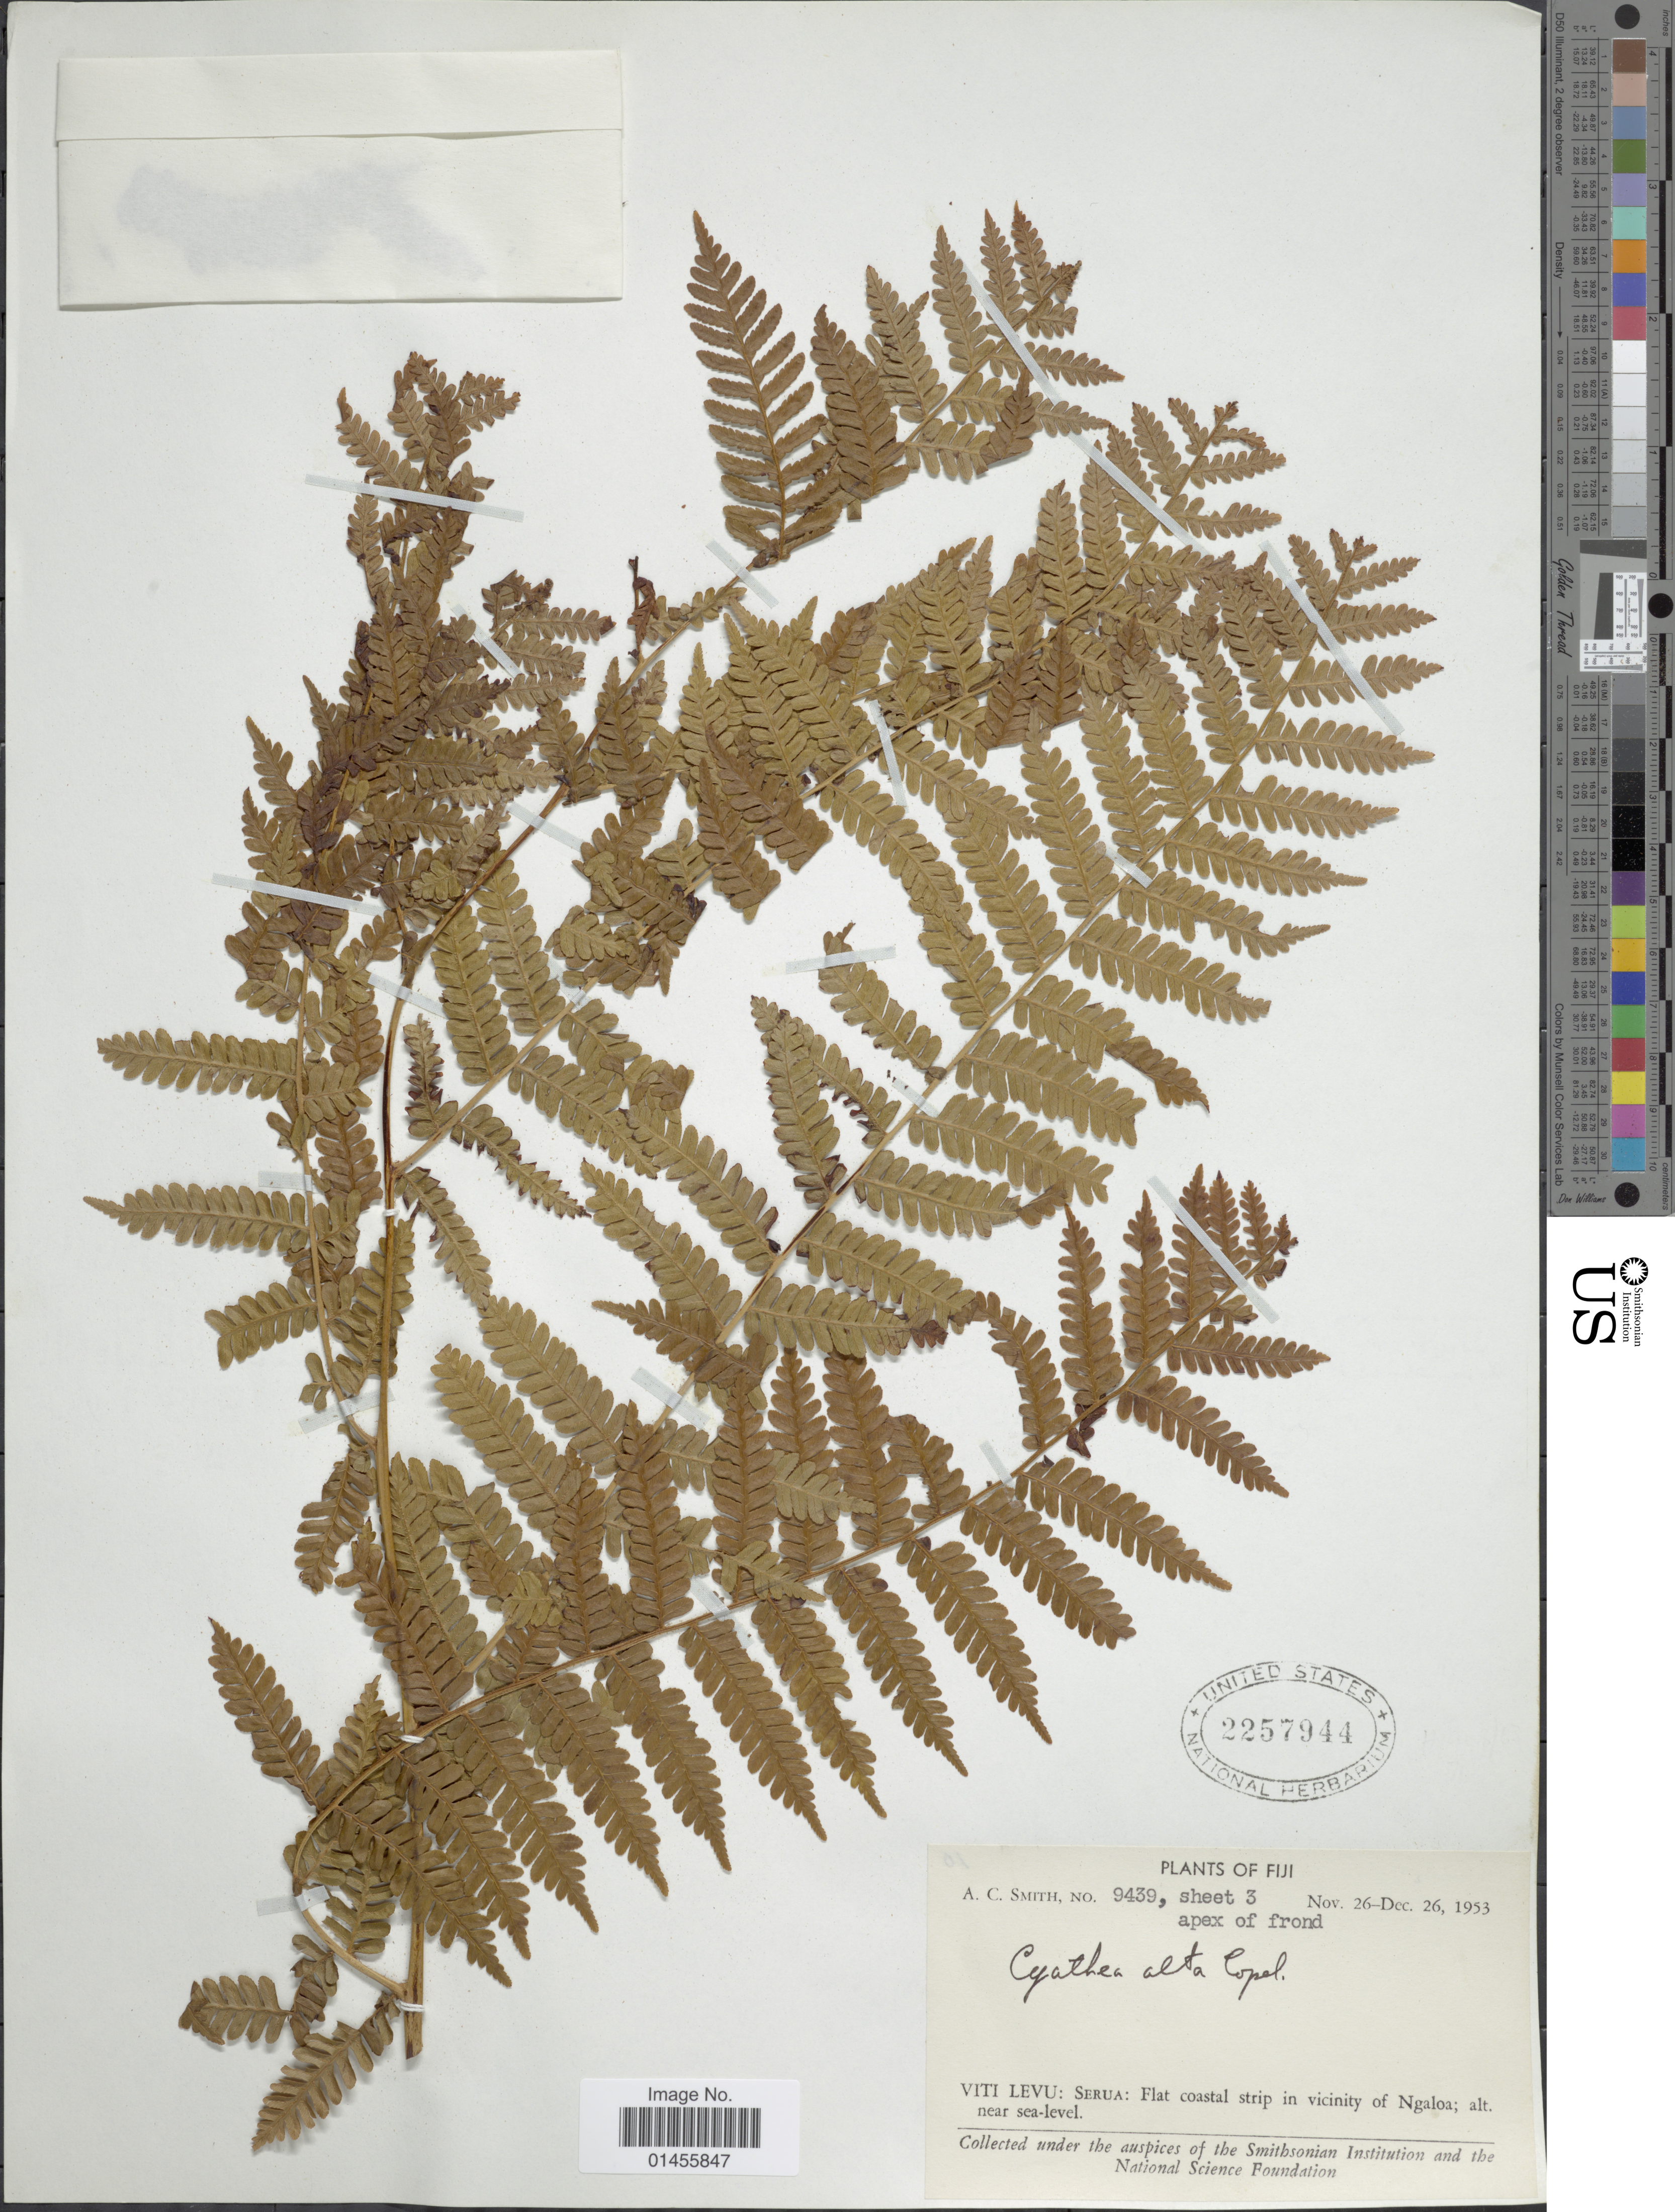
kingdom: Plantae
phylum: Tracheophyta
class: Polypodiopsida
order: Cyatheales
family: Cyatheaceae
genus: Alsophila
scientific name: Alsophila alta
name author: (Copel.) R.M. Tryon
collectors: A. C. Smith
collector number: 9439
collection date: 1953-11-26/1953-12-26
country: Fiji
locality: Viti Levu: Serua: Flat coastal strip in vicinity of Ngaloa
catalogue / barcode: US 2257944